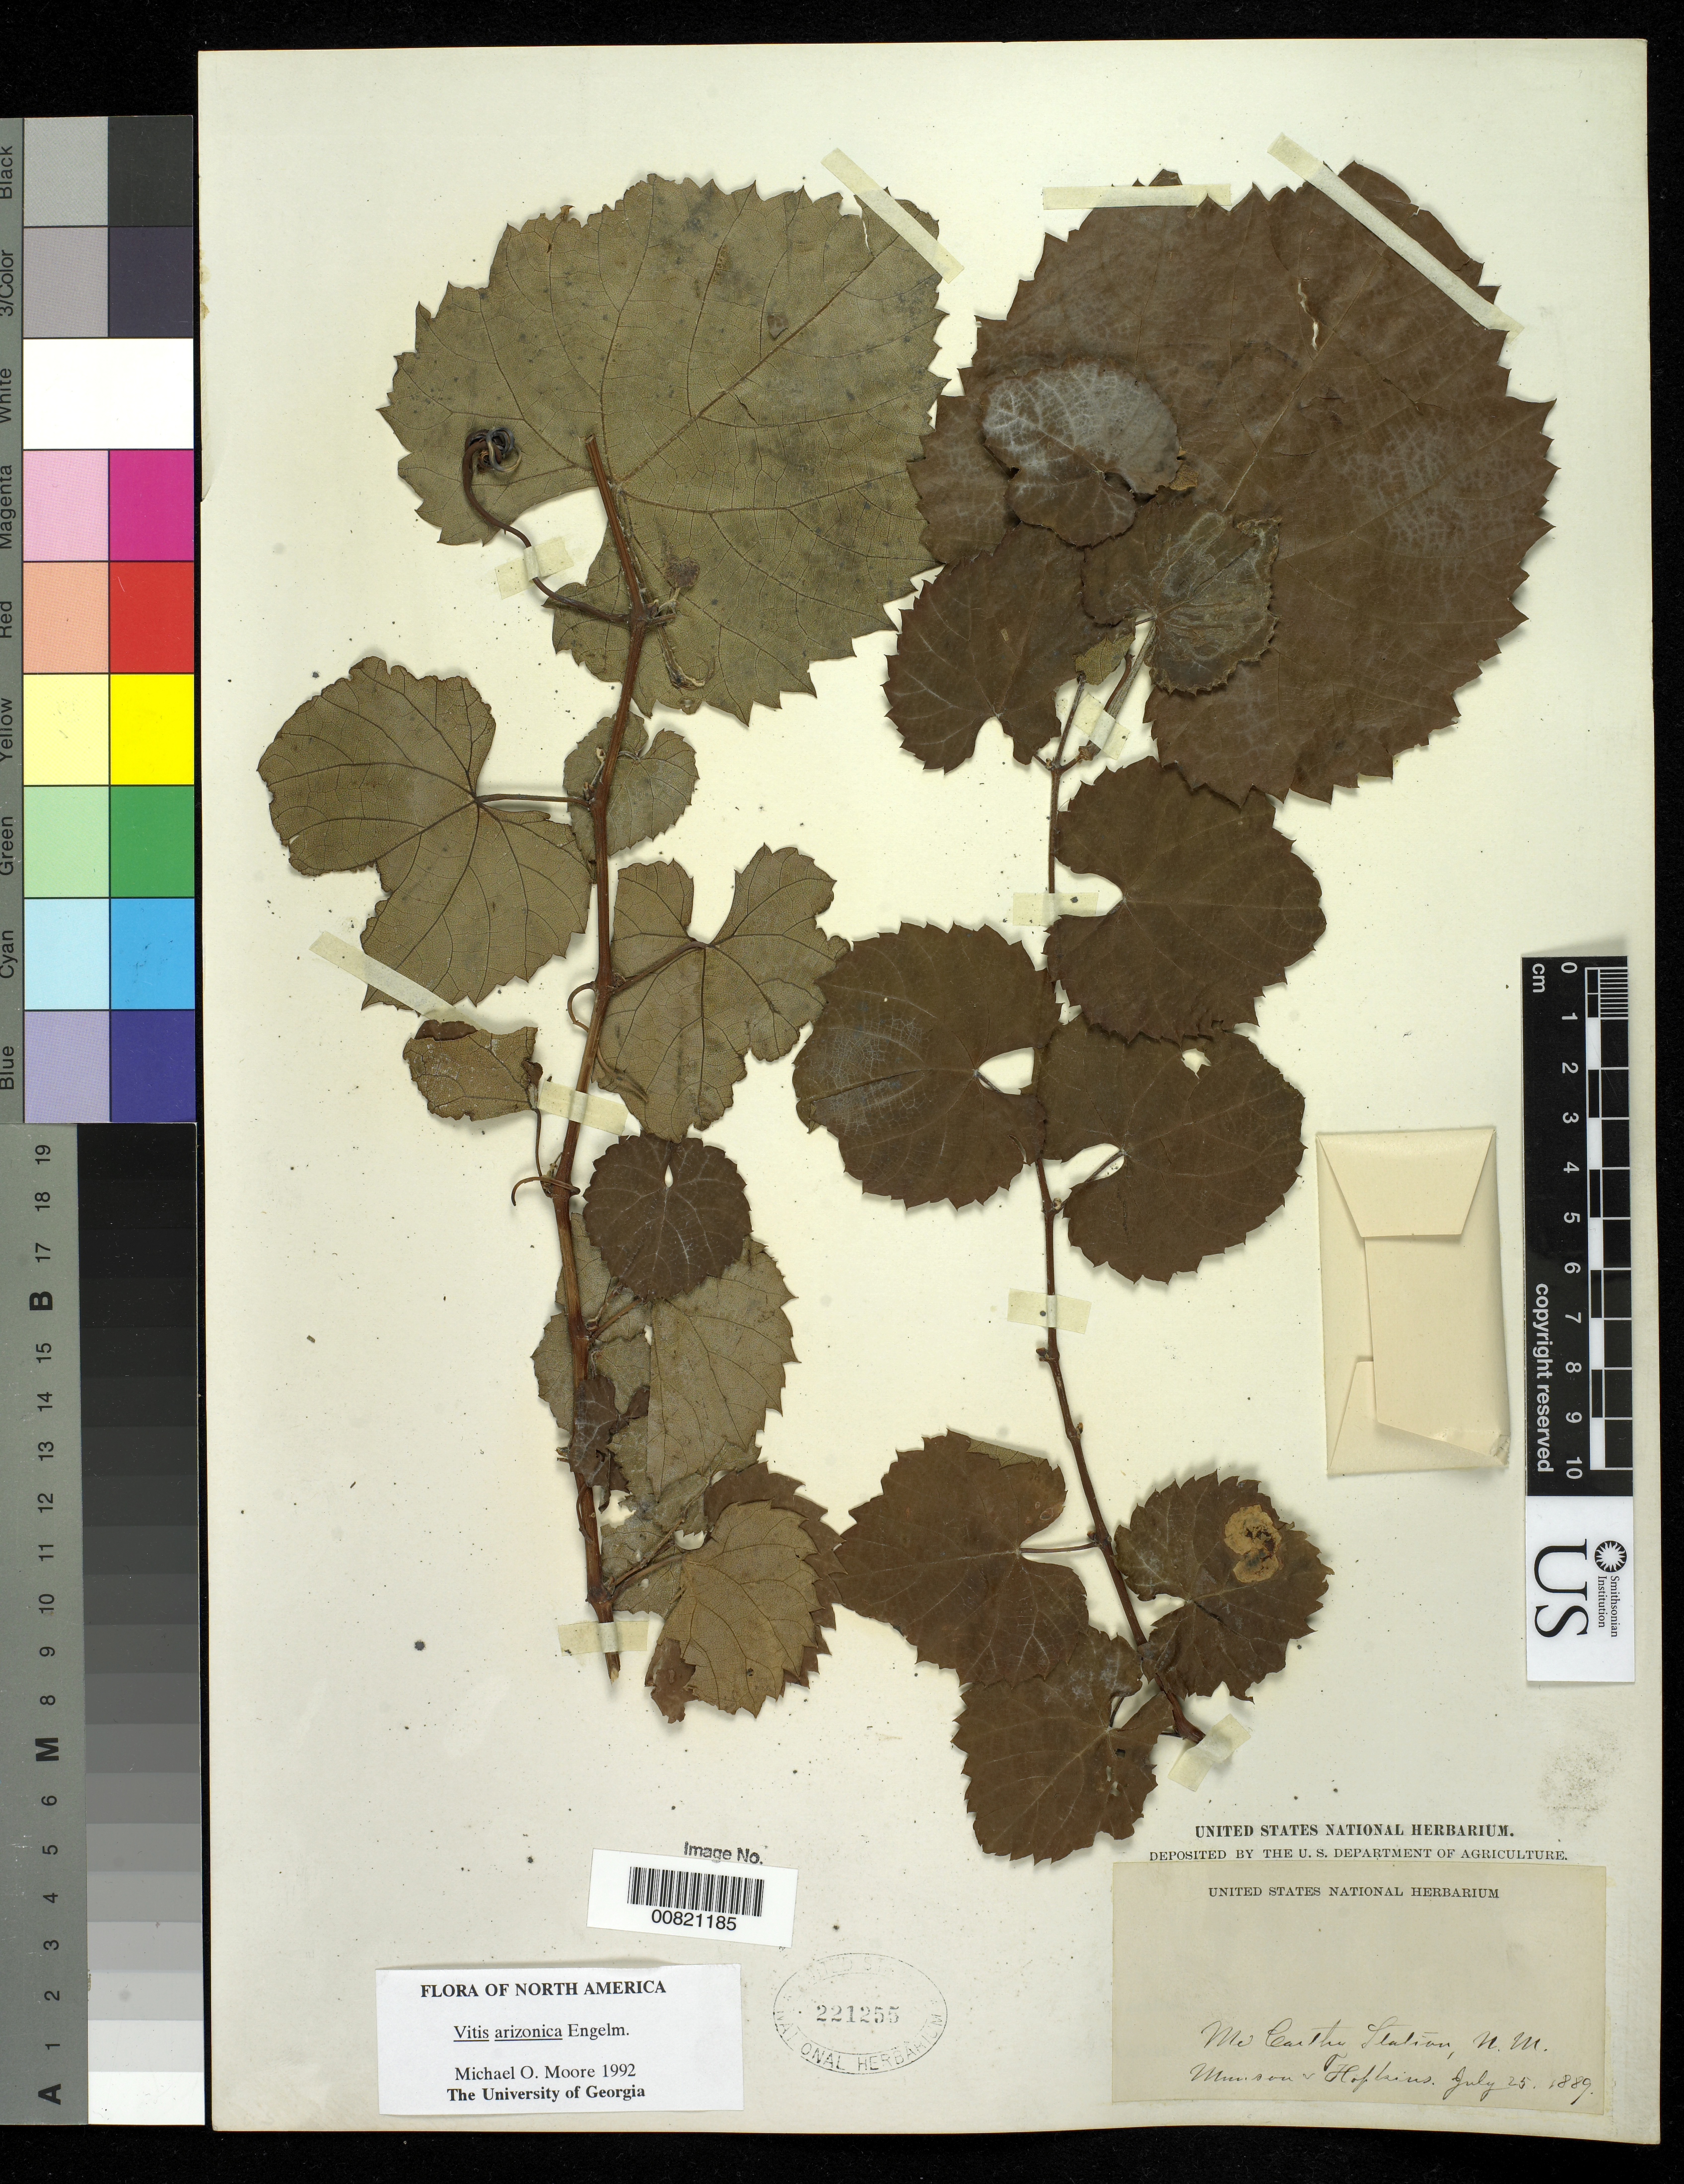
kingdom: Plantae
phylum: Tracheophyta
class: Magnoliopsida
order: Vitales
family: Vitaceae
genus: Vitis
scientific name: Vitis arizonica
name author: Engelm.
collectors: T. V. Munson & -. Hopkins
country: United States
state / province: New Mexico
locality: Mc Carthy Station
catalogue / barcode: US 221255